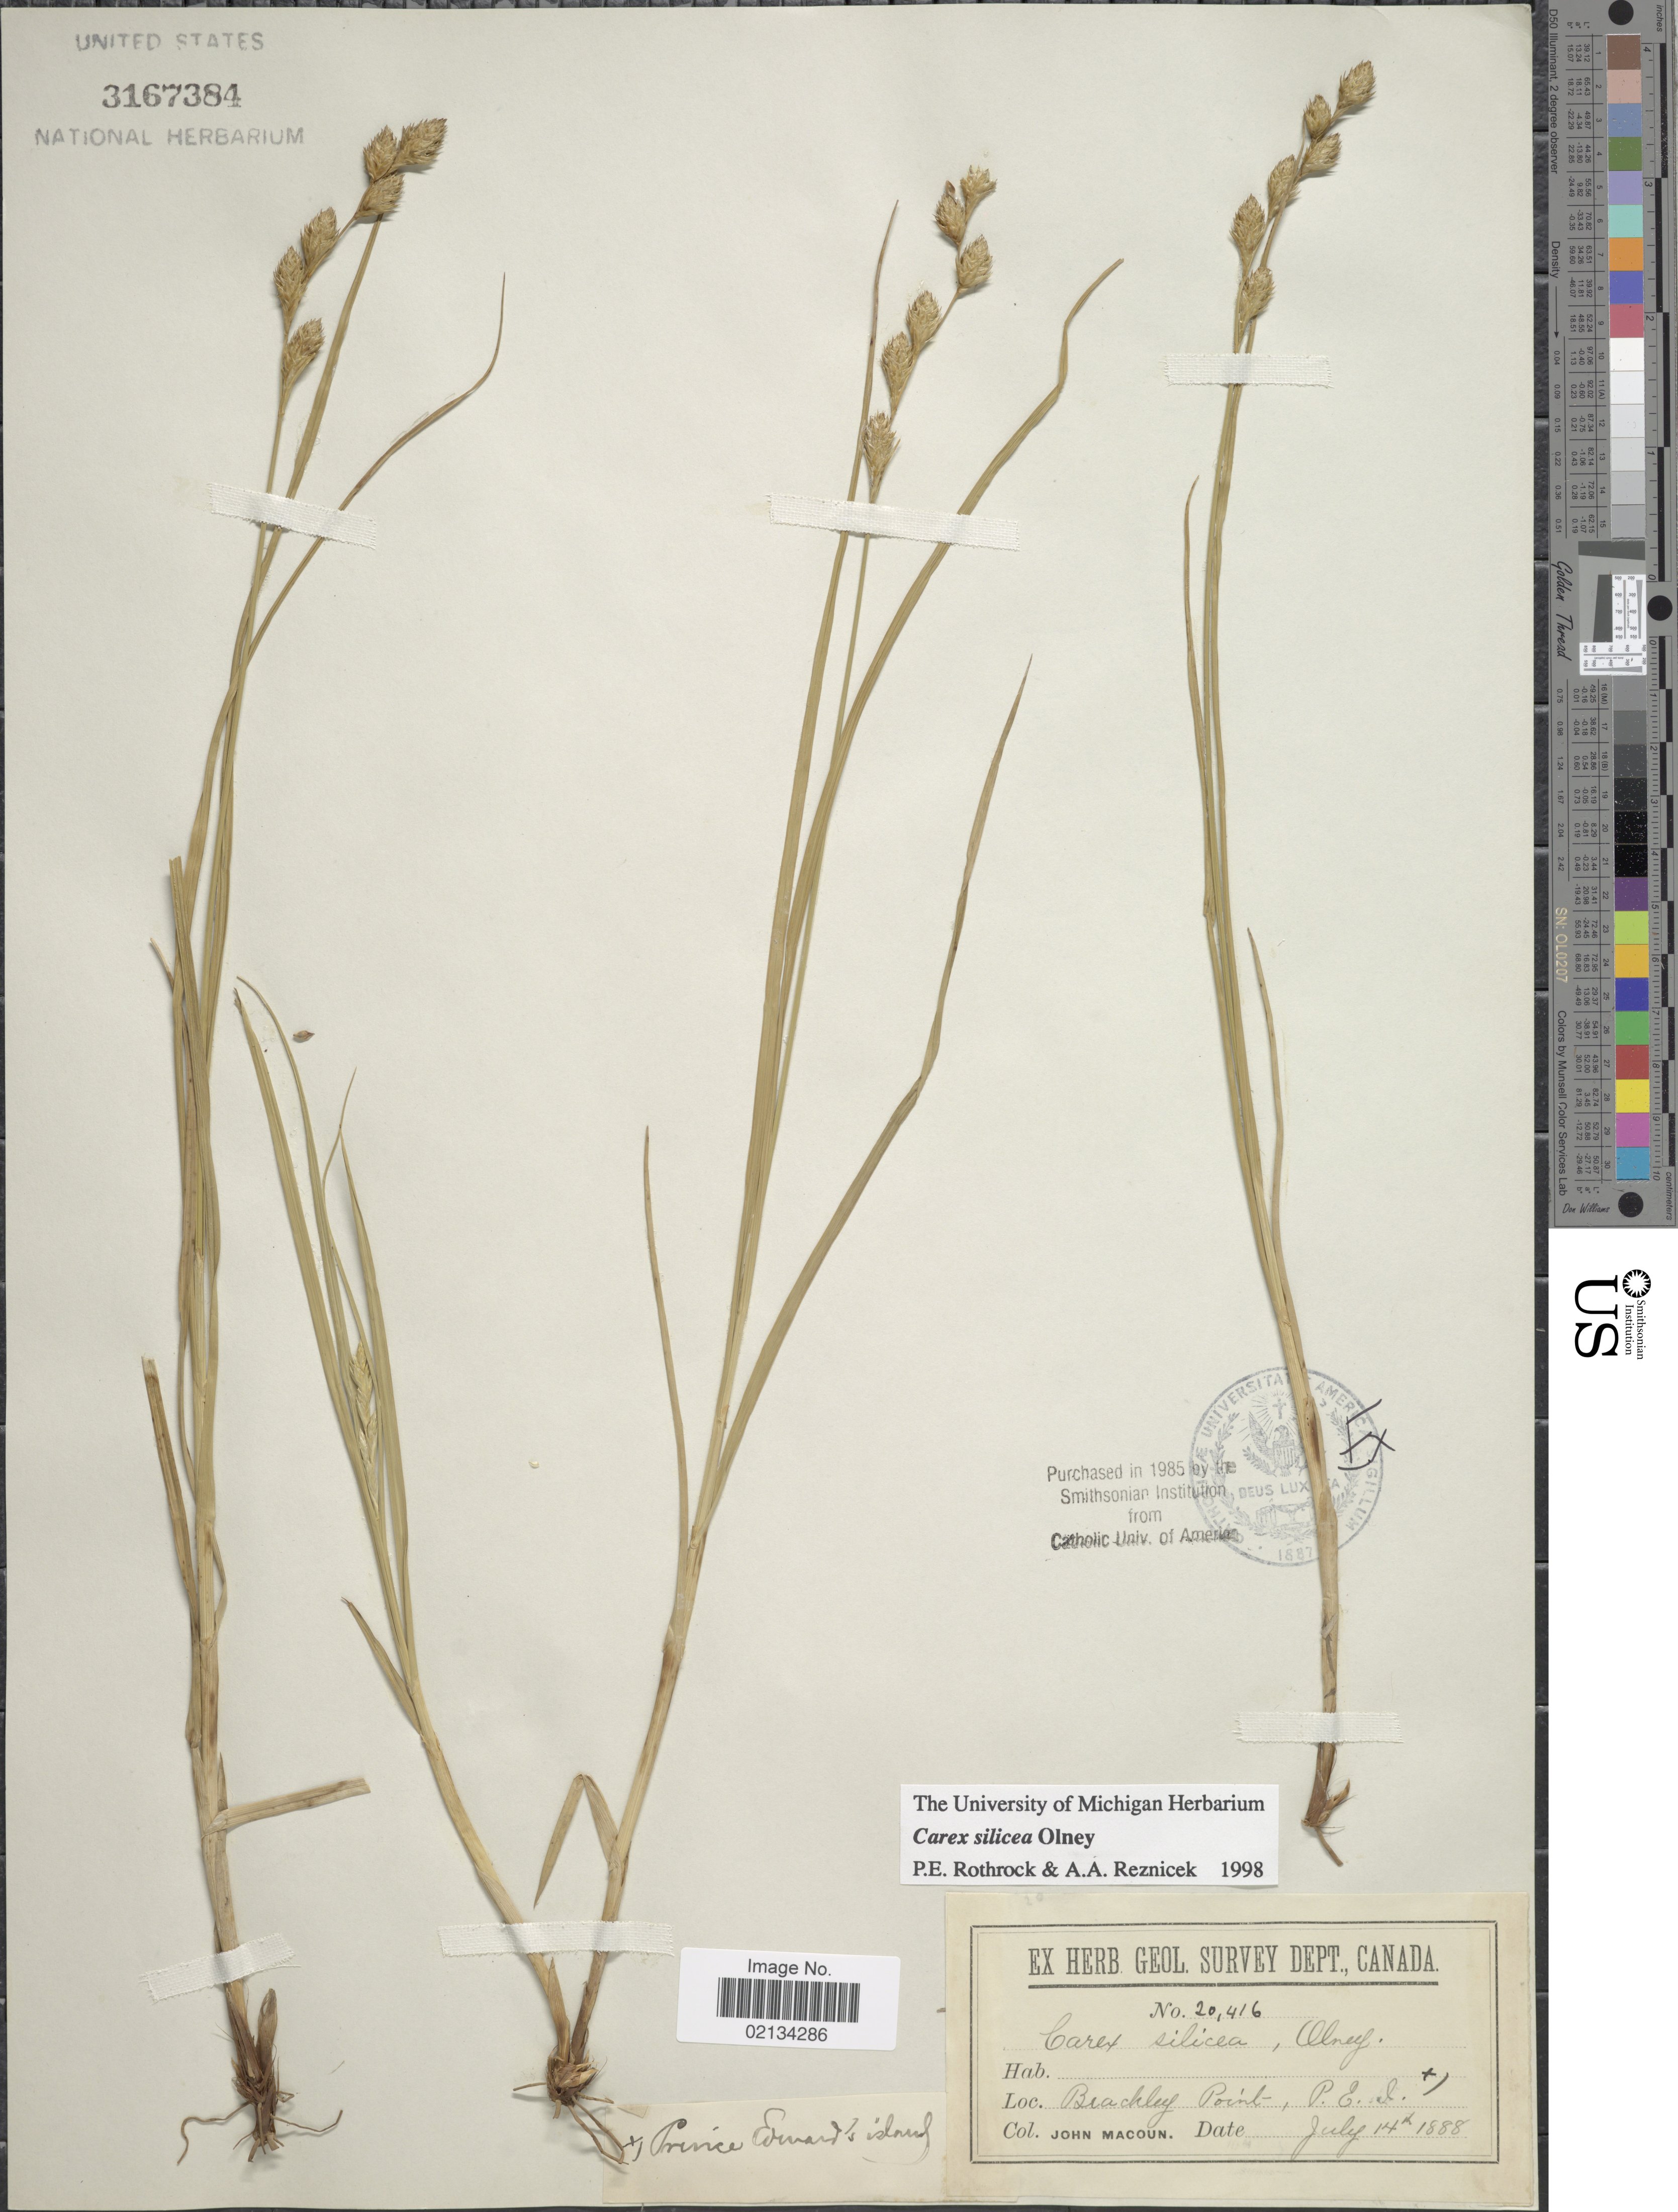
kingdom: Plantae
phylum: Tracheophyta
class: Liliopsida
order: Poales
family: Cyperaceae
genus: Carex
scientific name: Carex silicea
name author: Olney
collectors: J. Macoun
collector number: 20416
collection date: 1888-07-14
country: Canada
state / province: Prince Edward Island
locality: Beachley Point.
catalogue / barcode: US 3167384